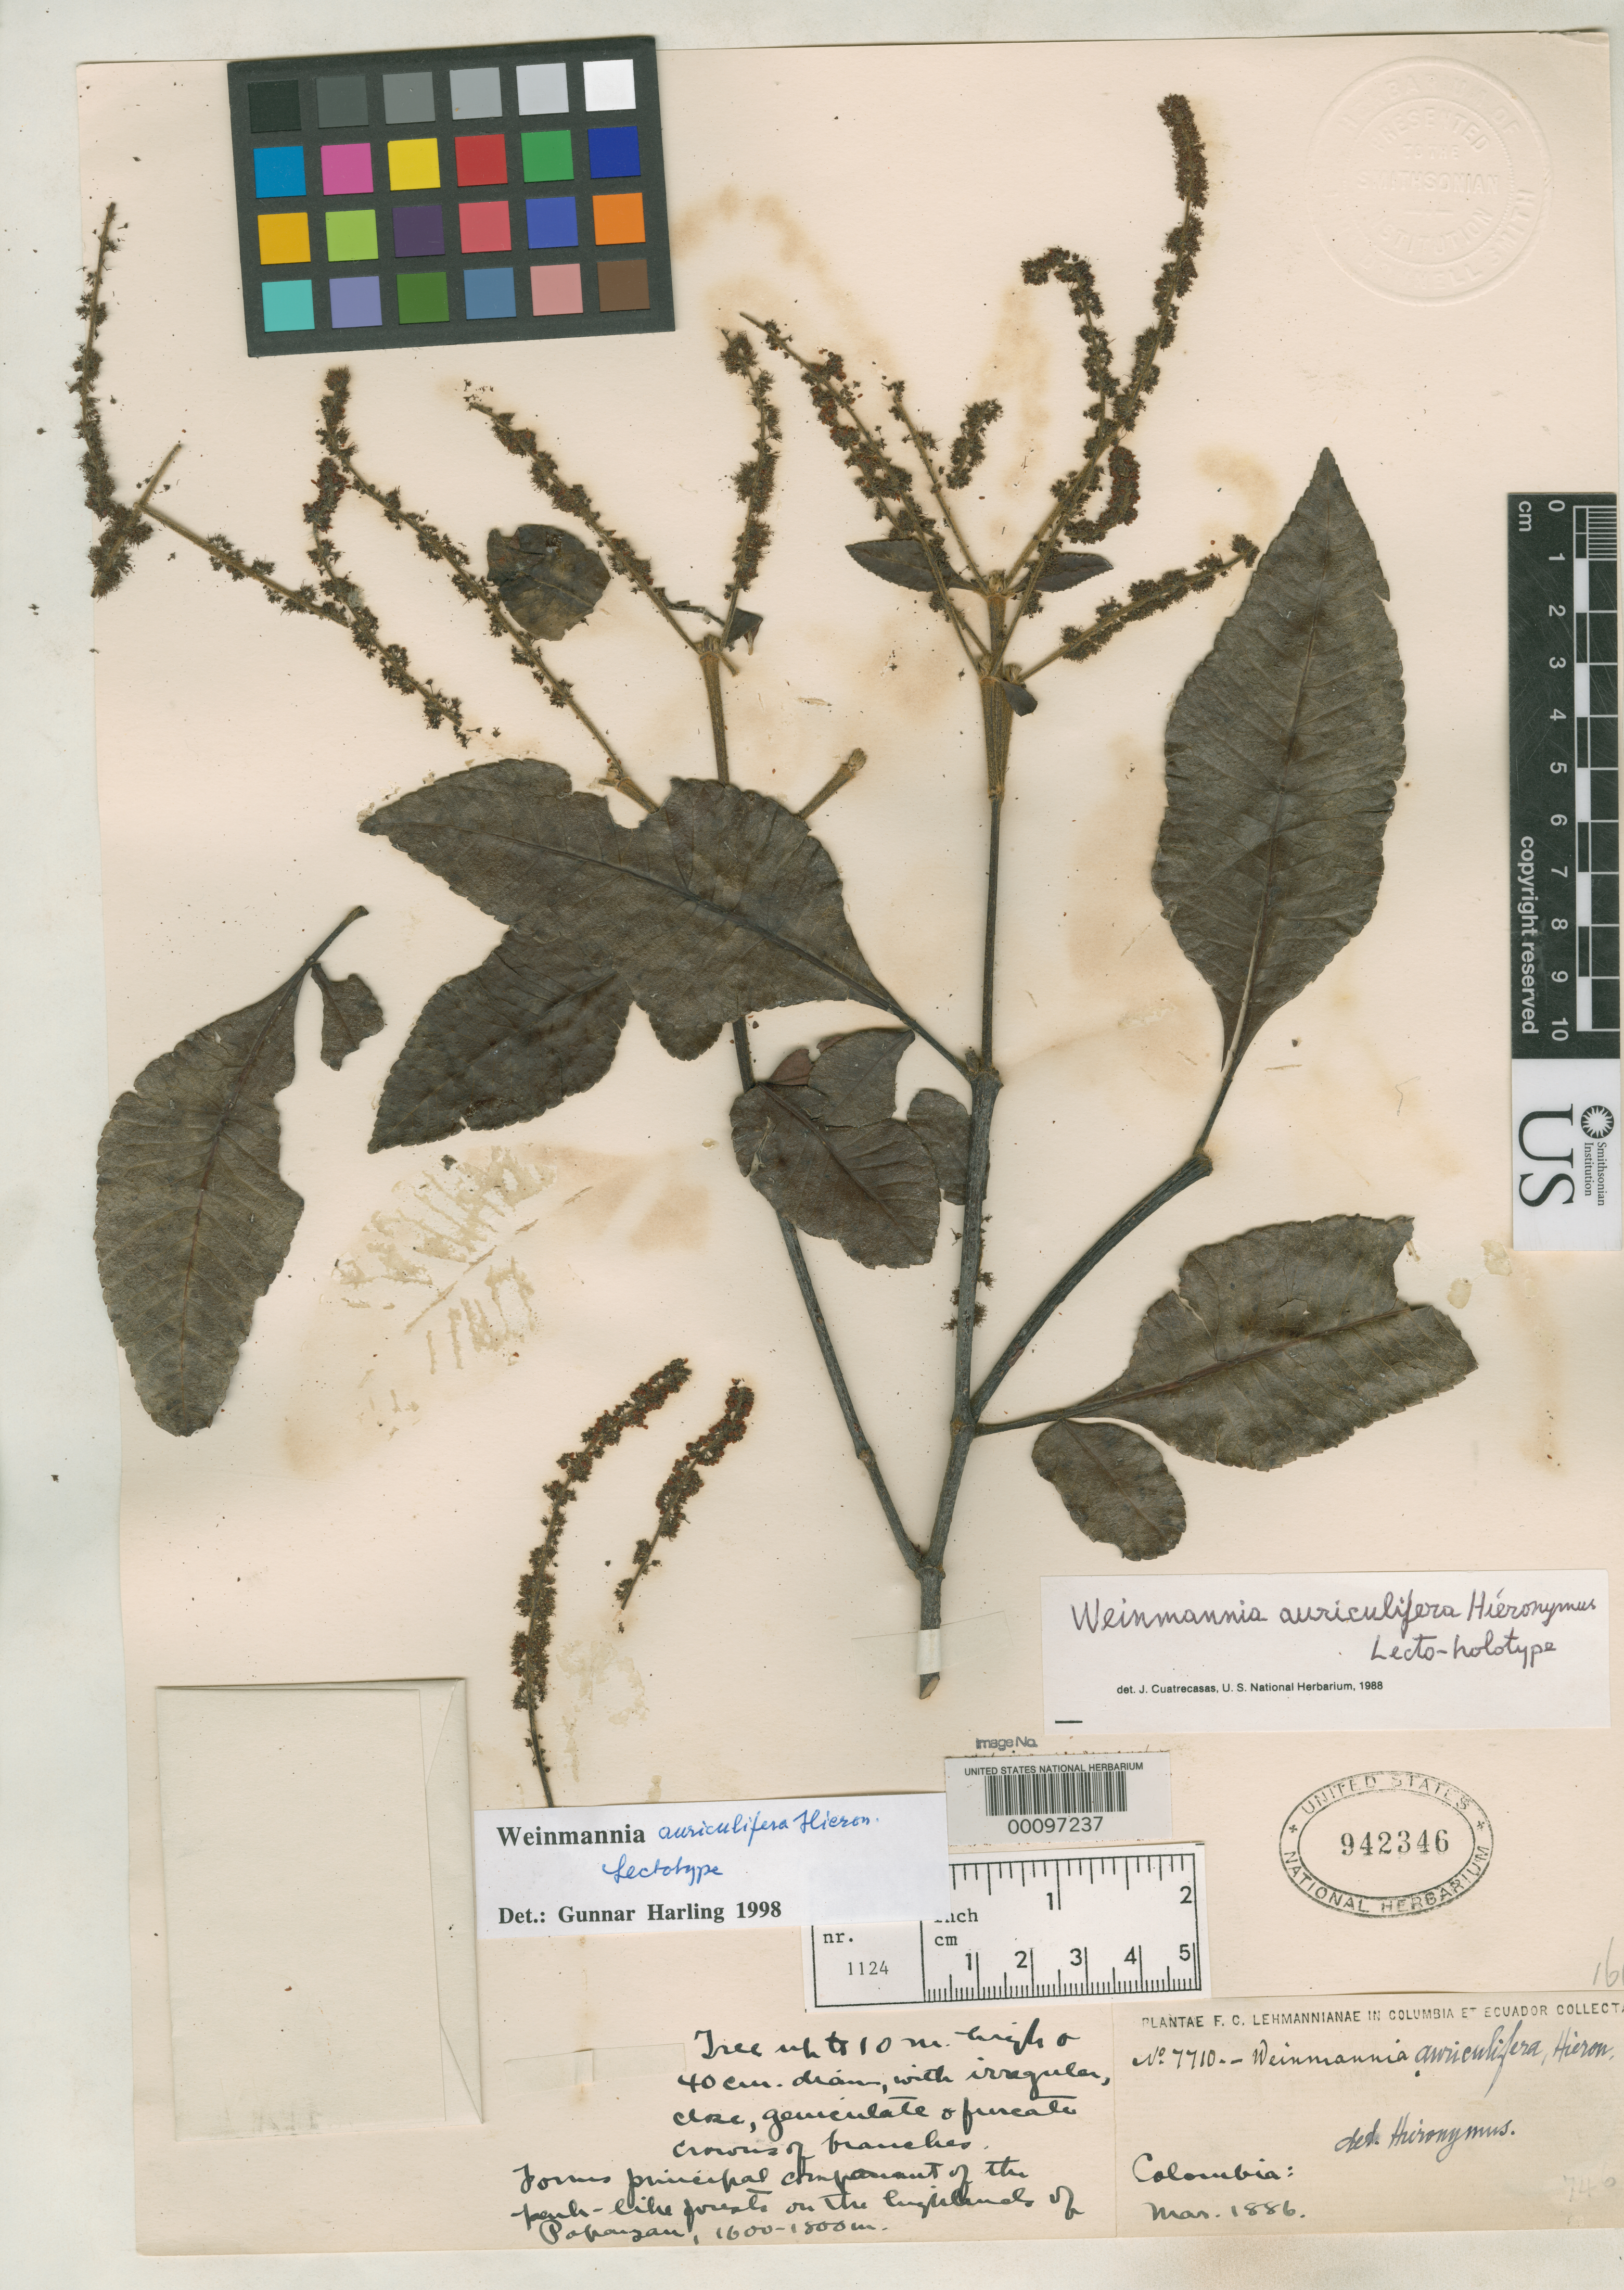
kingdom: Plantae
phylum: Tracheophyta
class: Magnoliopsida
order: Oxalidales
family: Cunoniaceae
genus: Weinmannia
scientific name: Weinmannia auriculifera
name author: Hieron.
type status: Isosyntype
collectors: F. C. Lehmann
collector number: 7710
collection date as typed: Mar 1886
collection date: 1886-03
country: Colombia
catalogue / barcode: US 942346